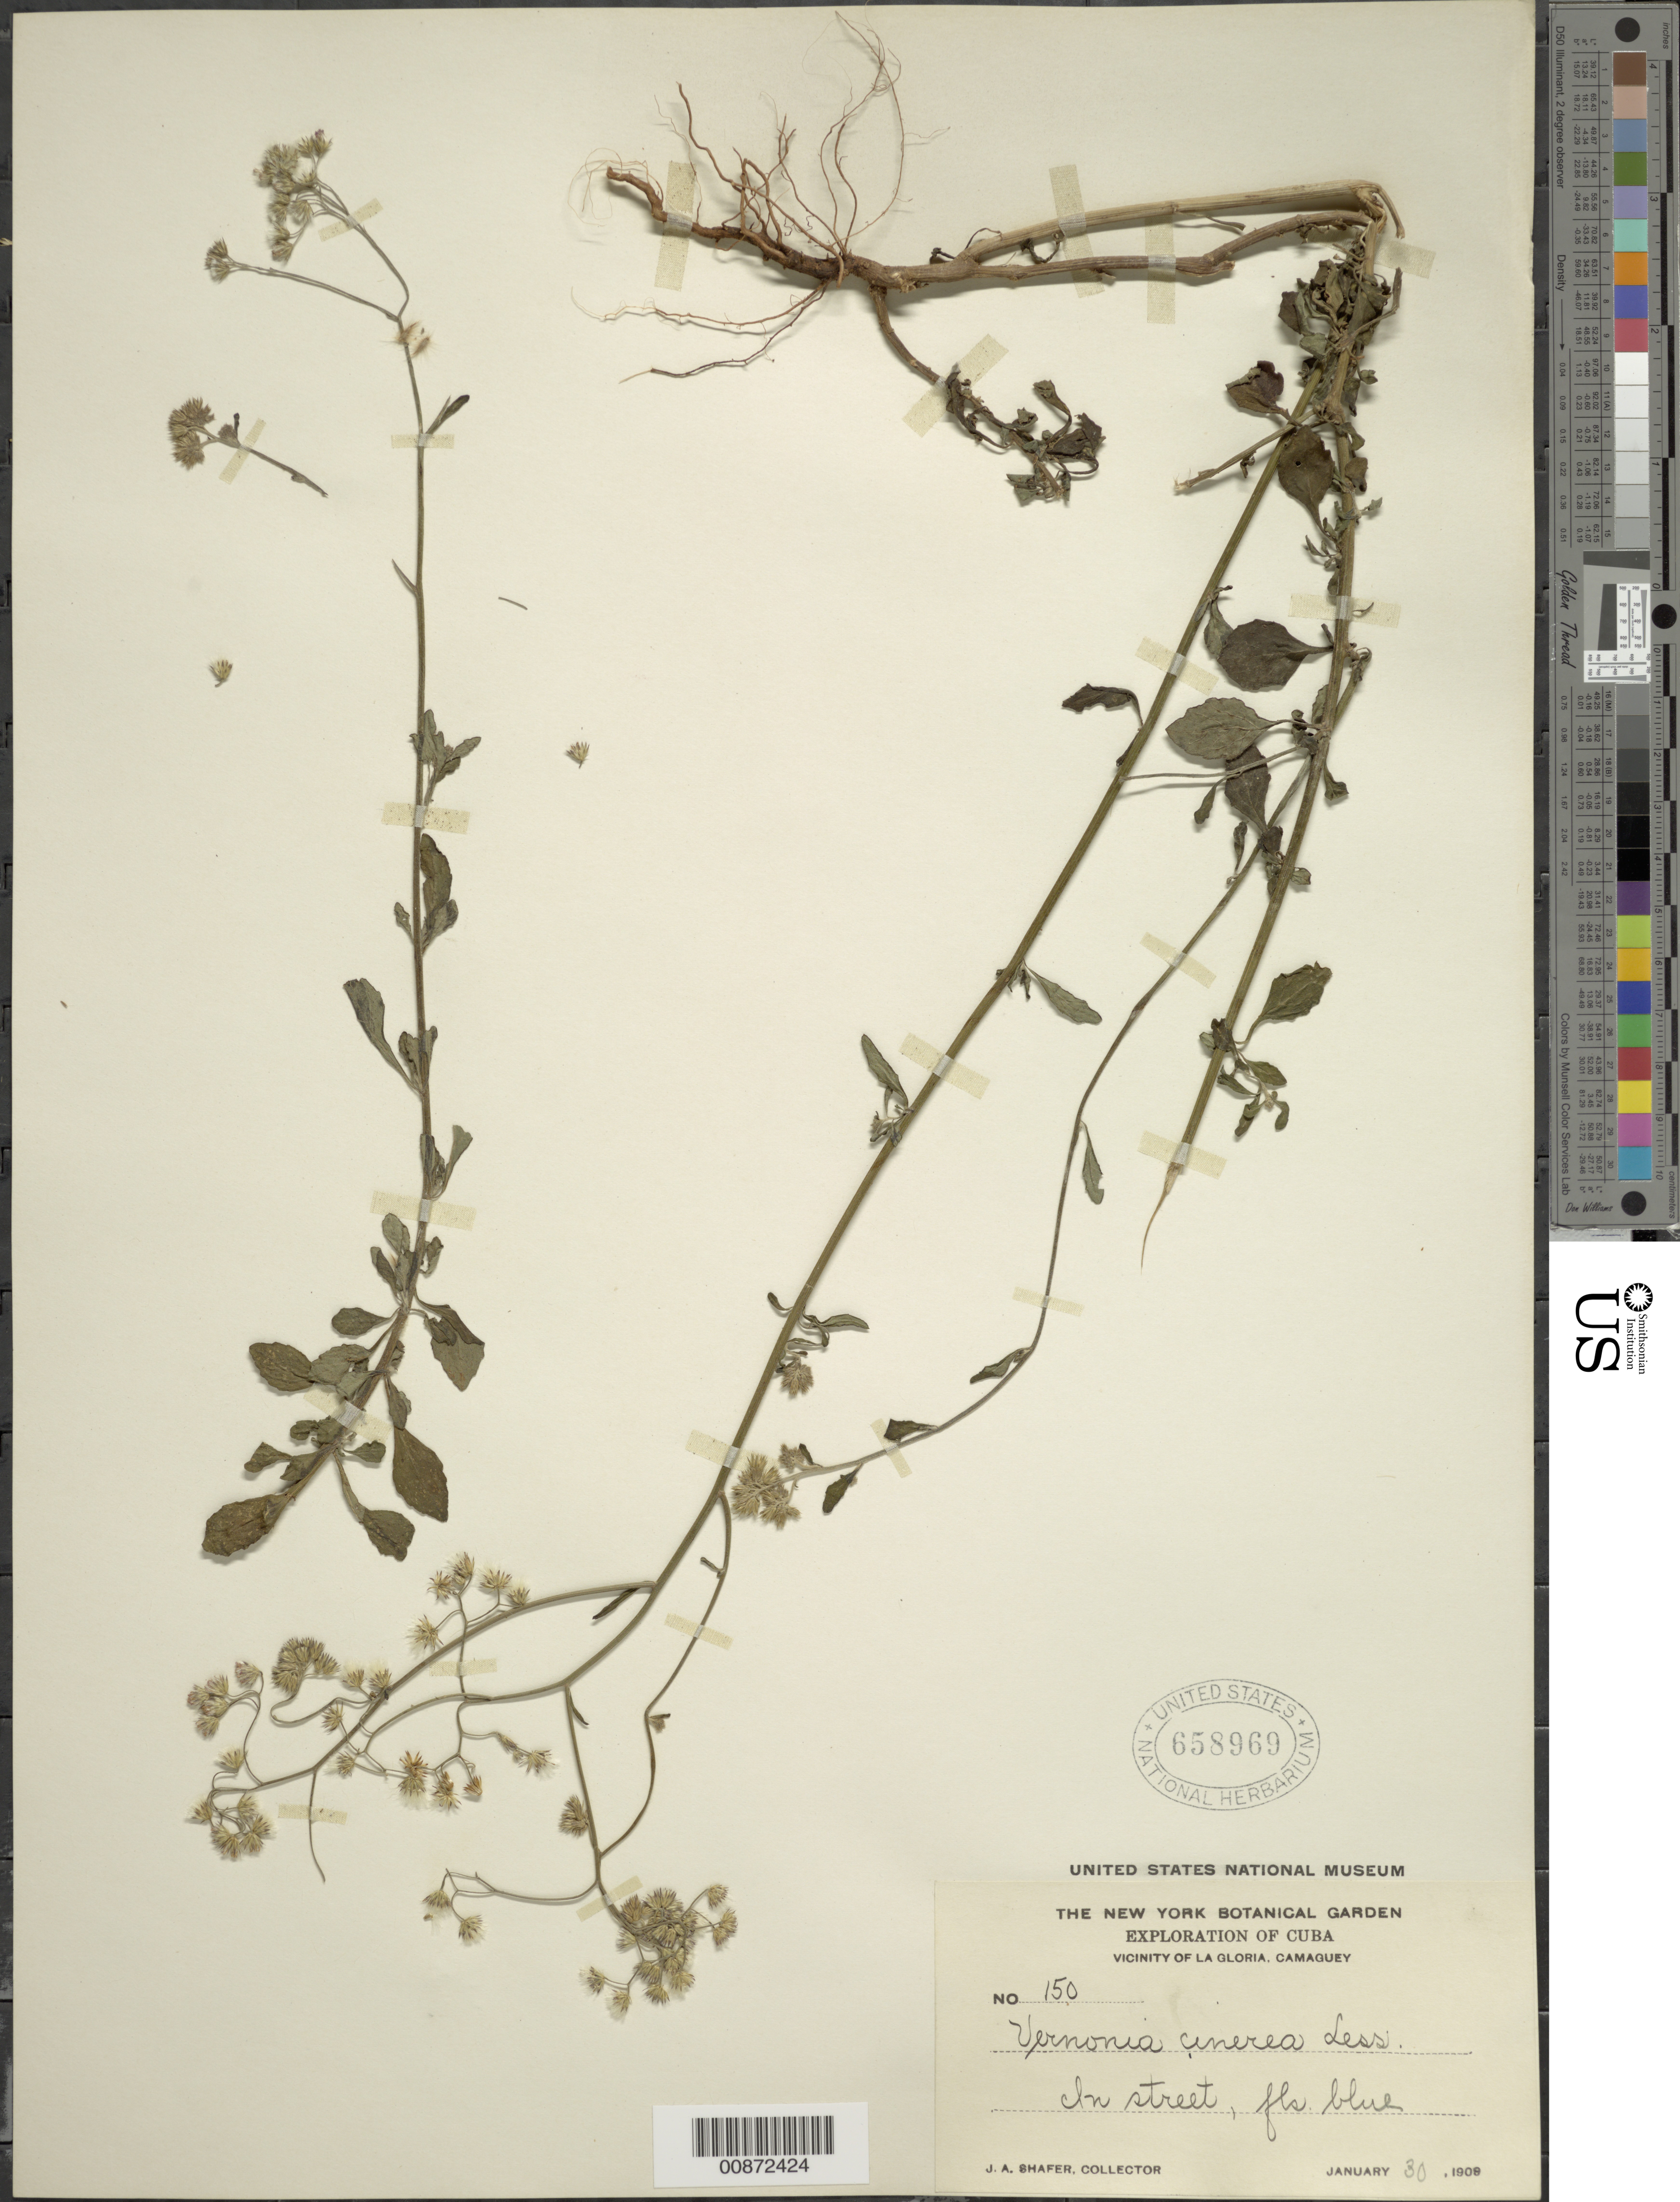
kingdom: Plantae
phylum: Tracheophyta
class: Magnoliopsida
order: Asterales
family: Asteraceae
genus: Cyanthillium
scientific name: Cyanthillium cinereum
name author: (L.) H. Rob.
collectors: J. A. Shafer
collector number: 150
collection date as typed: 30 Jan 1909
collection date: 1909-01-30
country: Cuba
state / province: Camaguey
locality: Vicinity of La Gloria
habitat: In street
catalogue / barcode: US 658969